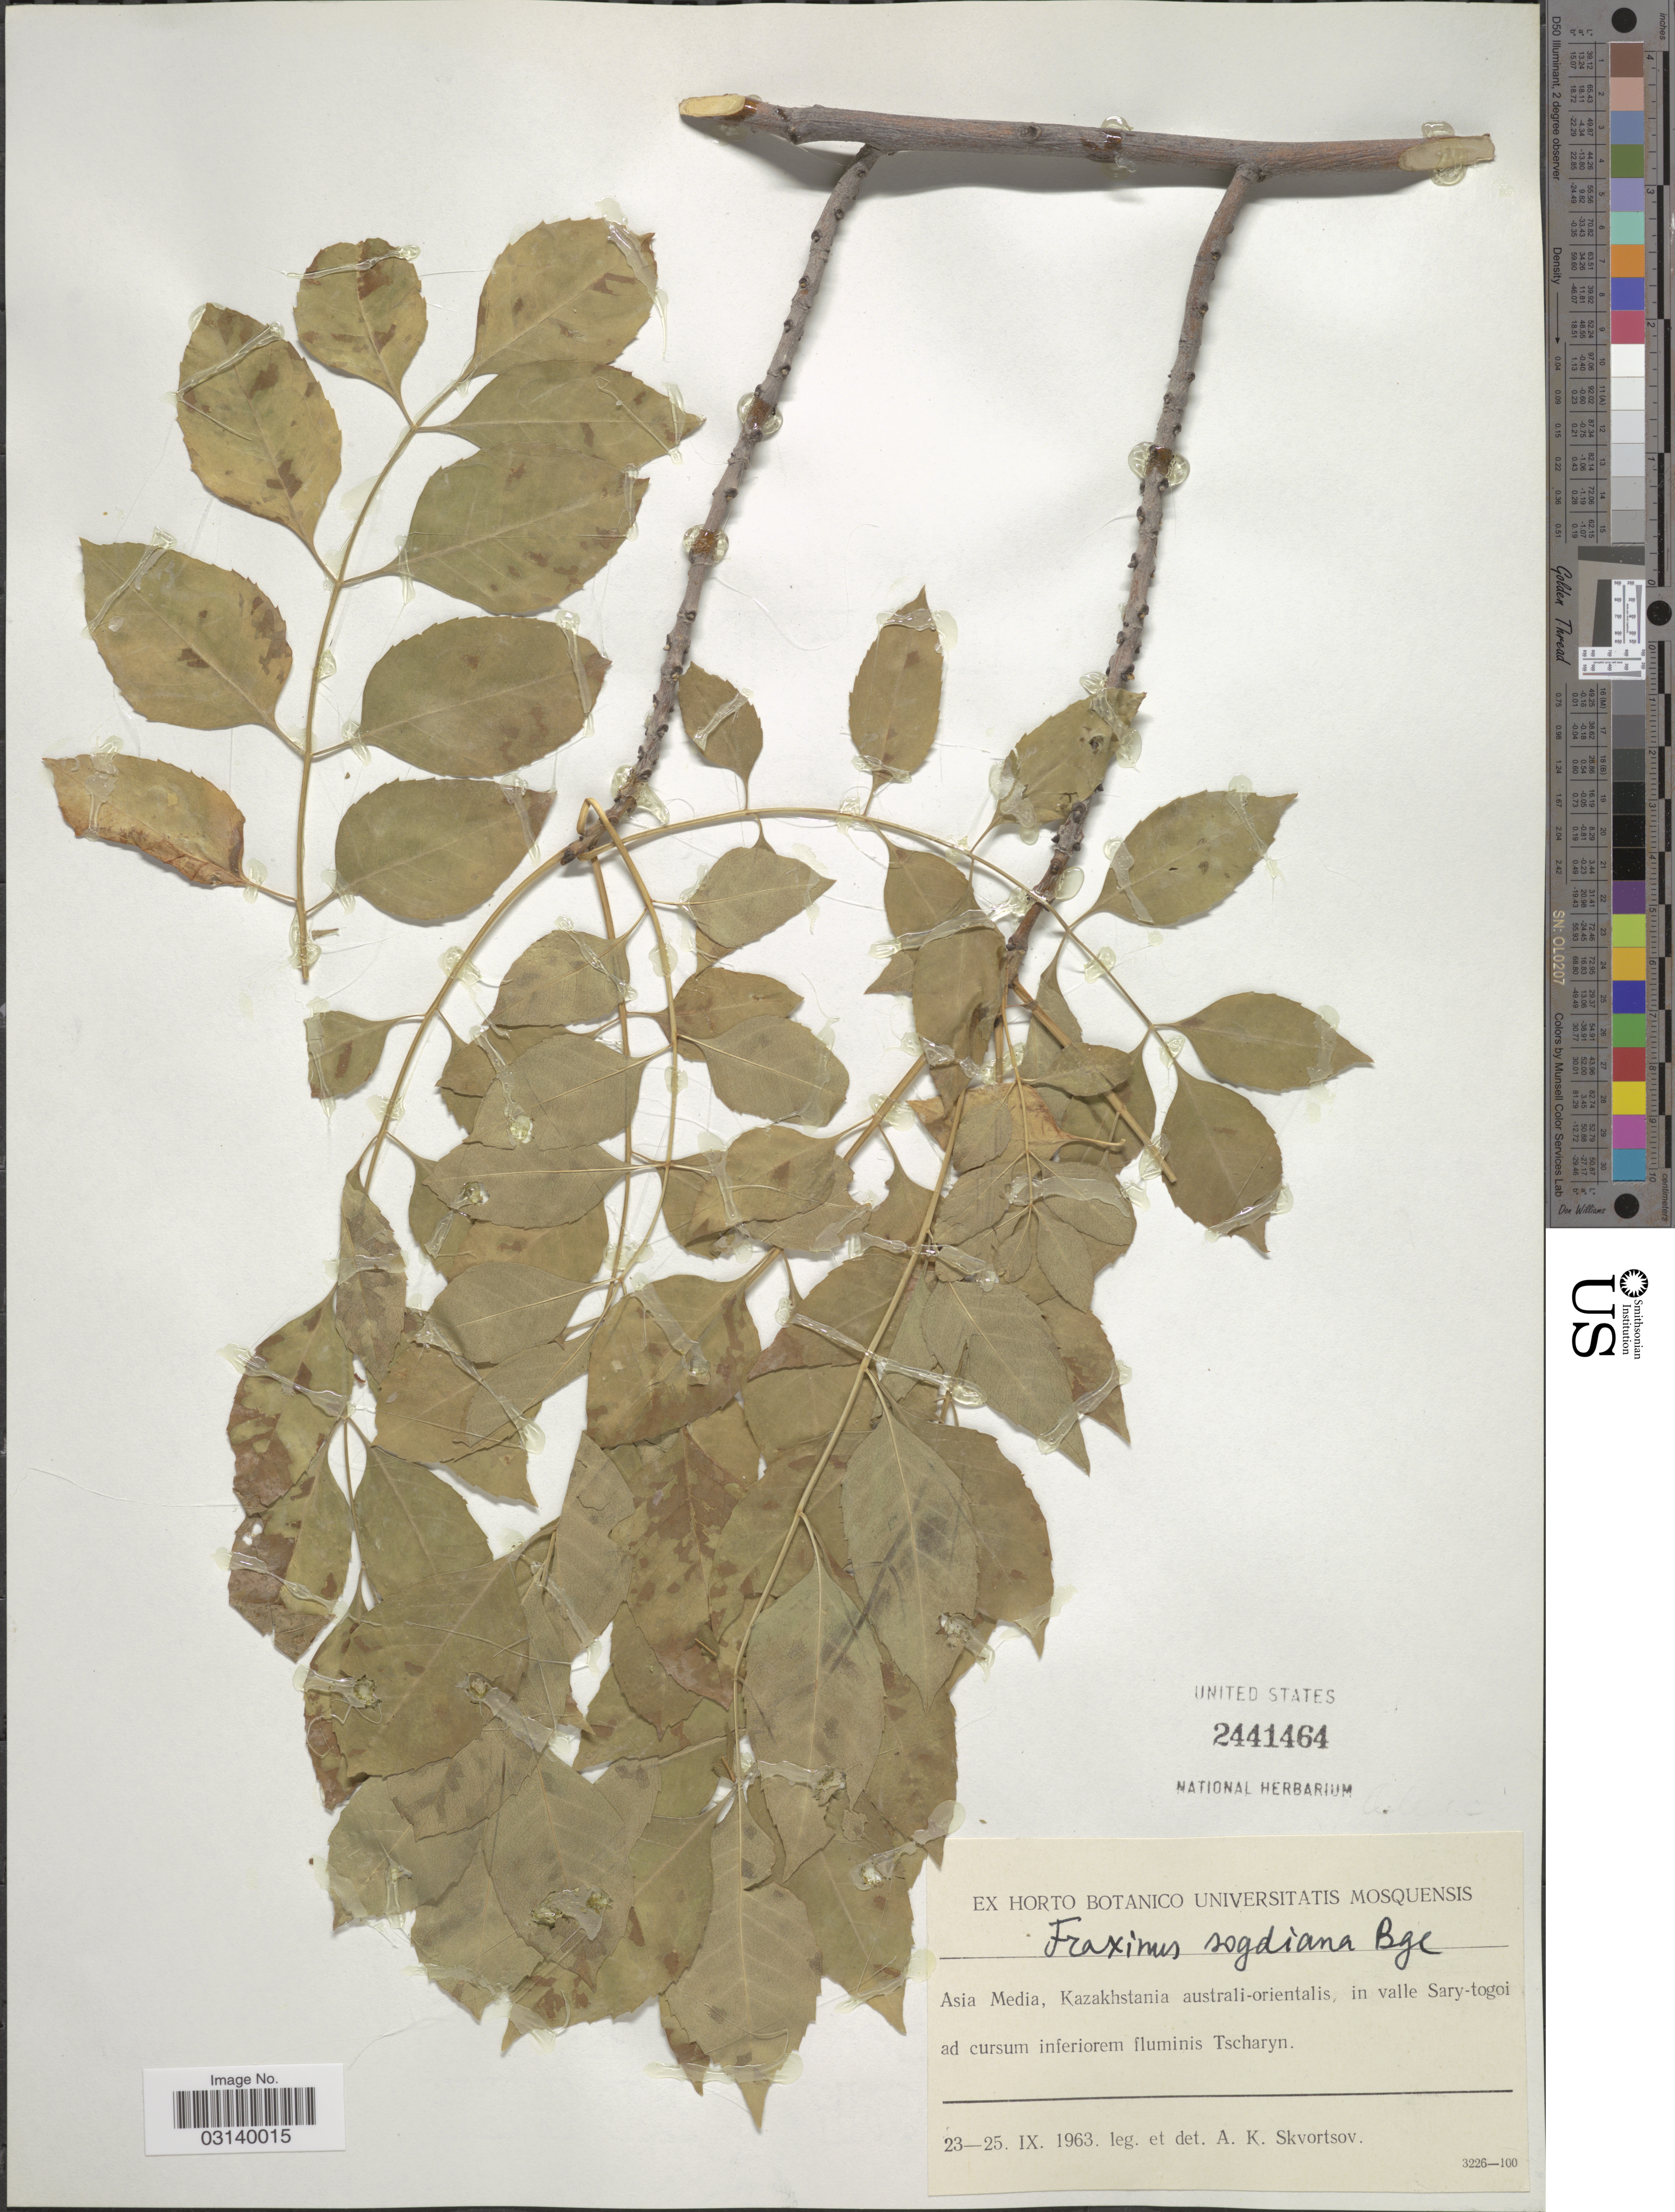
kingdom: Plantae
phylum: Tracheophyta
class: Magnoliopsida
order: Lamiales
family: Oleaceae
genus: Fraxinus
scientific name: Fraxinus sogdiana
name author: Bunge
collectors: A. K. Skvortsov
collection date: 1963-09-23/1963-09-25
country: Kazakhstan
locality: Asia Media, Kazakhstania australi-orientalis, in valle Sary-togoi ad cursum inferiorem fluminis Tscharyn.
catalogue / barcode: US 2441464